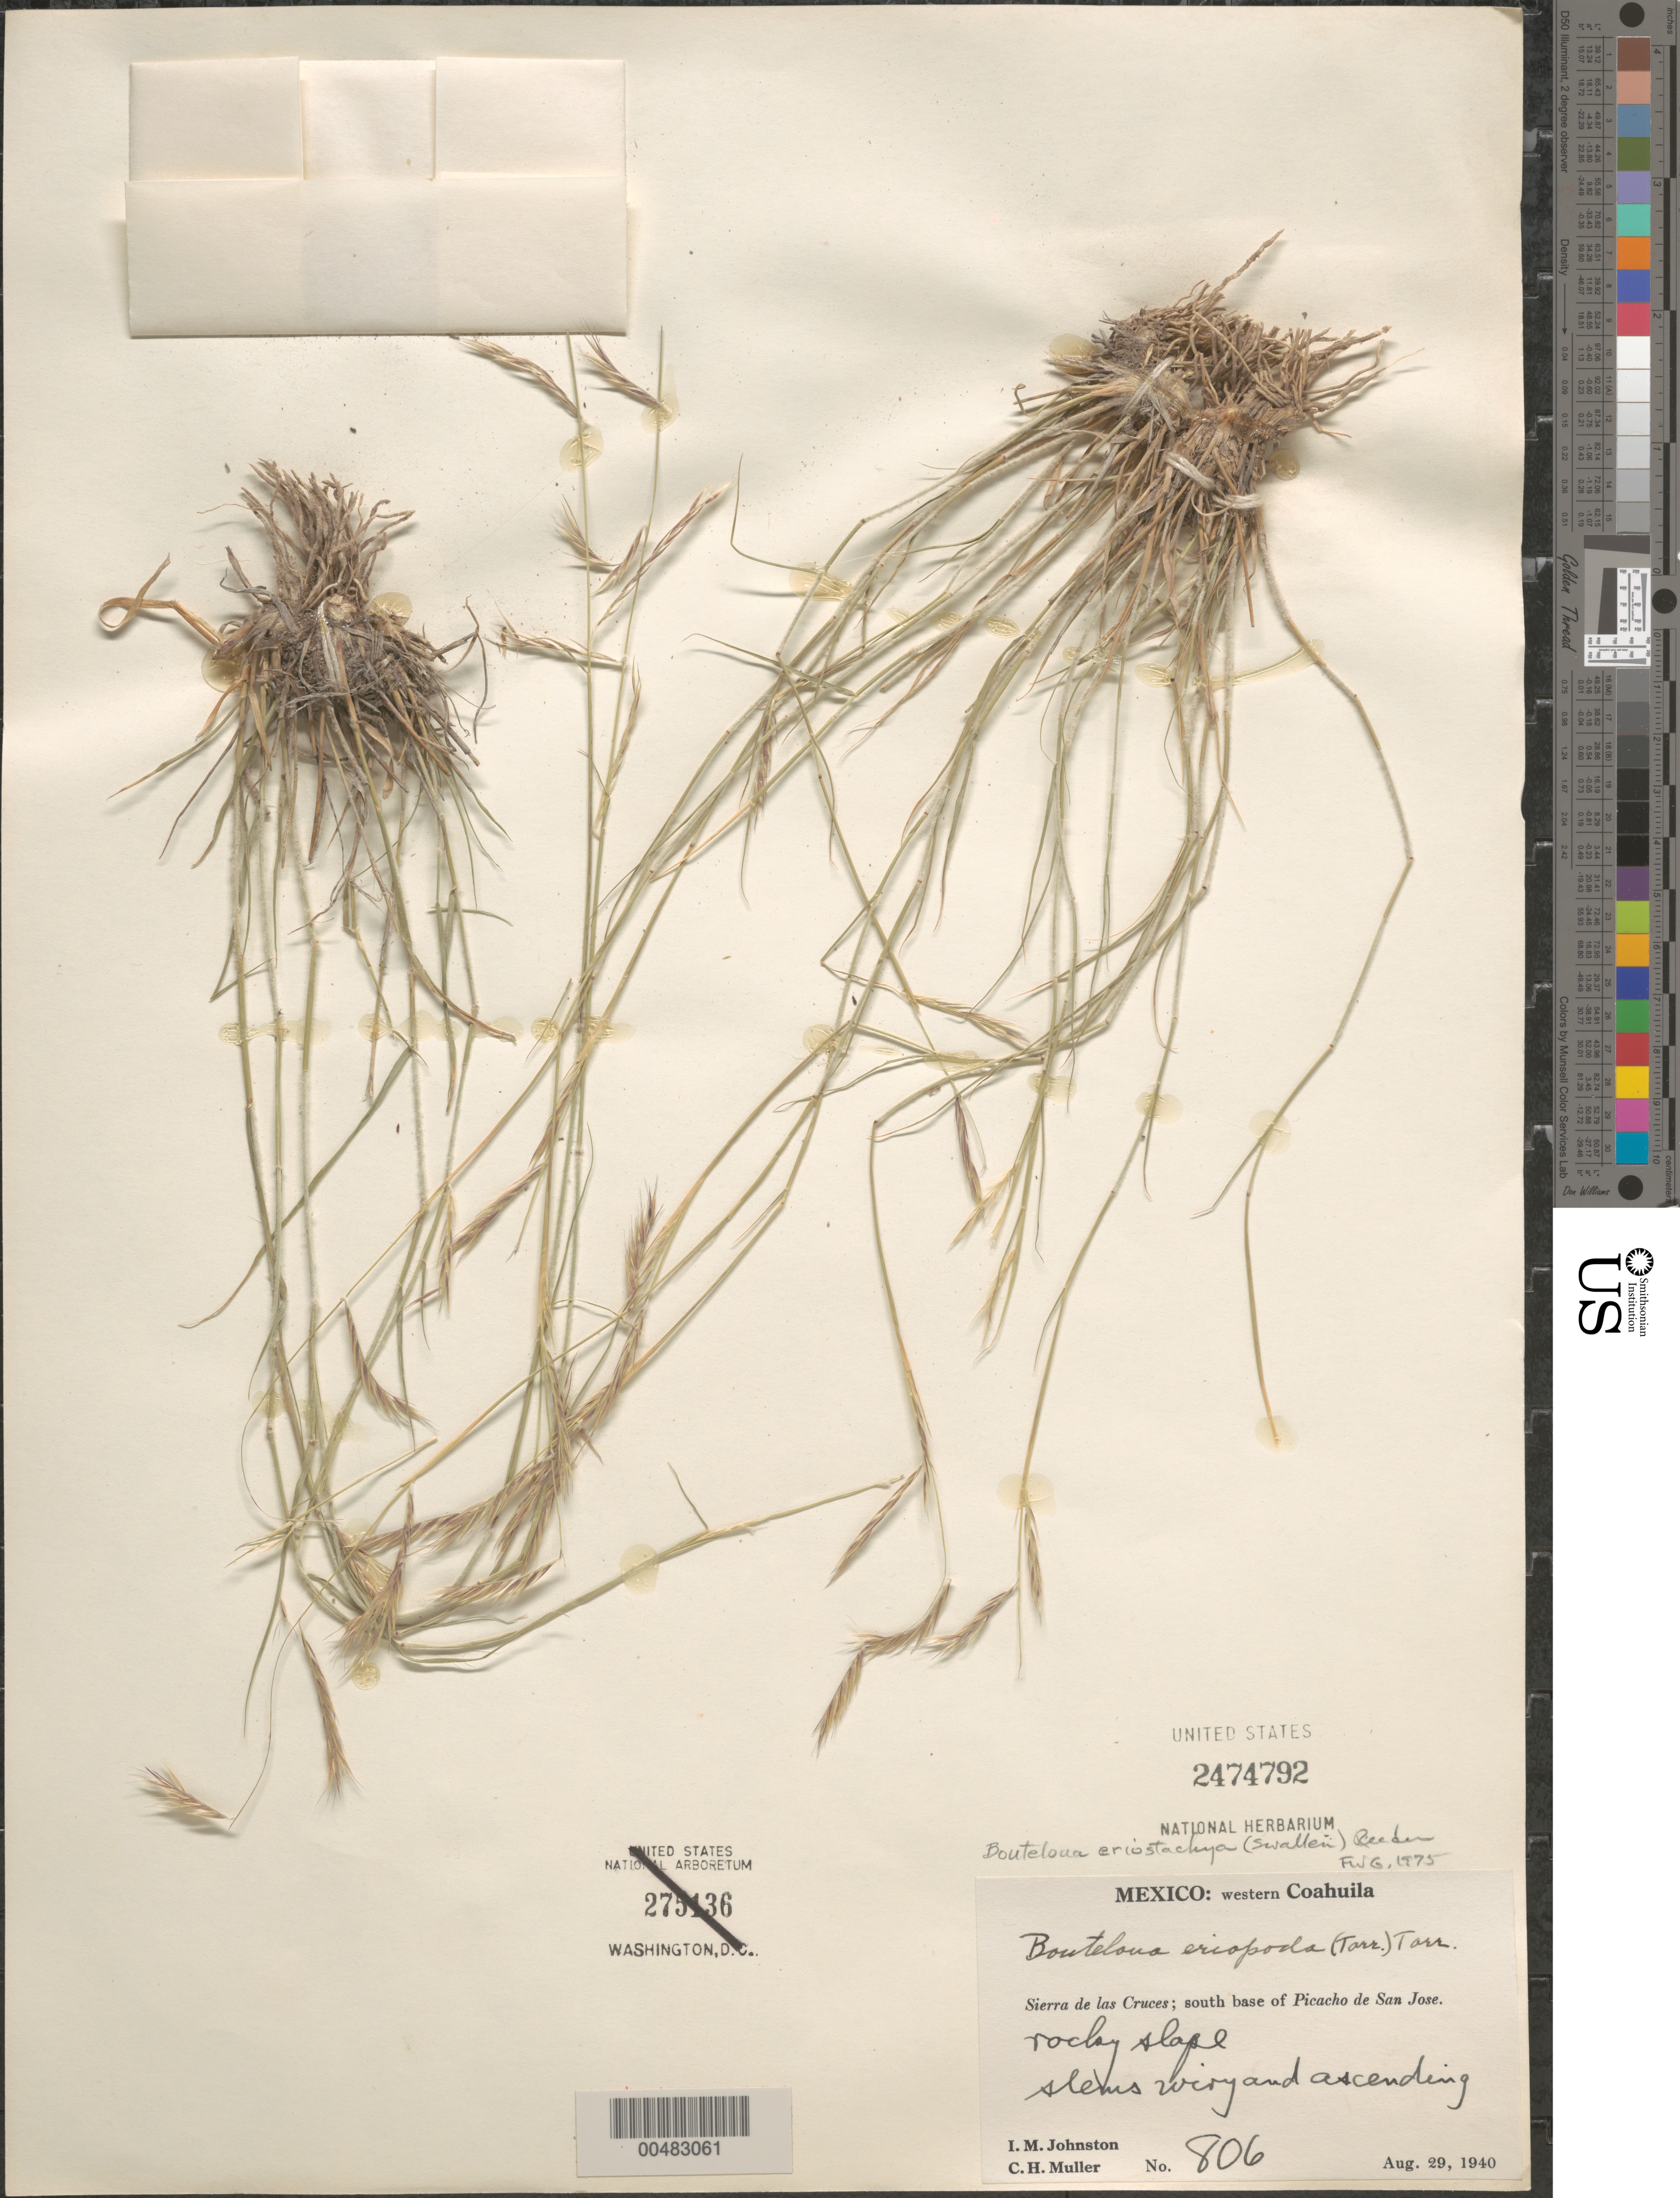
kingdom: Plantae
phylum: Tracheophyta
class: Liliopsida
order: Poales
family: Poaceae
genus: Bouteloua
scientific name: Bouteloua eriopoda var. eriostachya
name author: Swallen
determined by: Gould, F. W.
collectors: I.M. Johnston & C. H. Müller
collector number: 806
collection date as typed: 29 Aug 1940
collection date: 1940-08-29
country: Mexico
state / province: Coahuila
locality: W Coahuila, Sierra de las Cruces, S base of Picacho de San Jose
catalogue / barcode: US 2474792